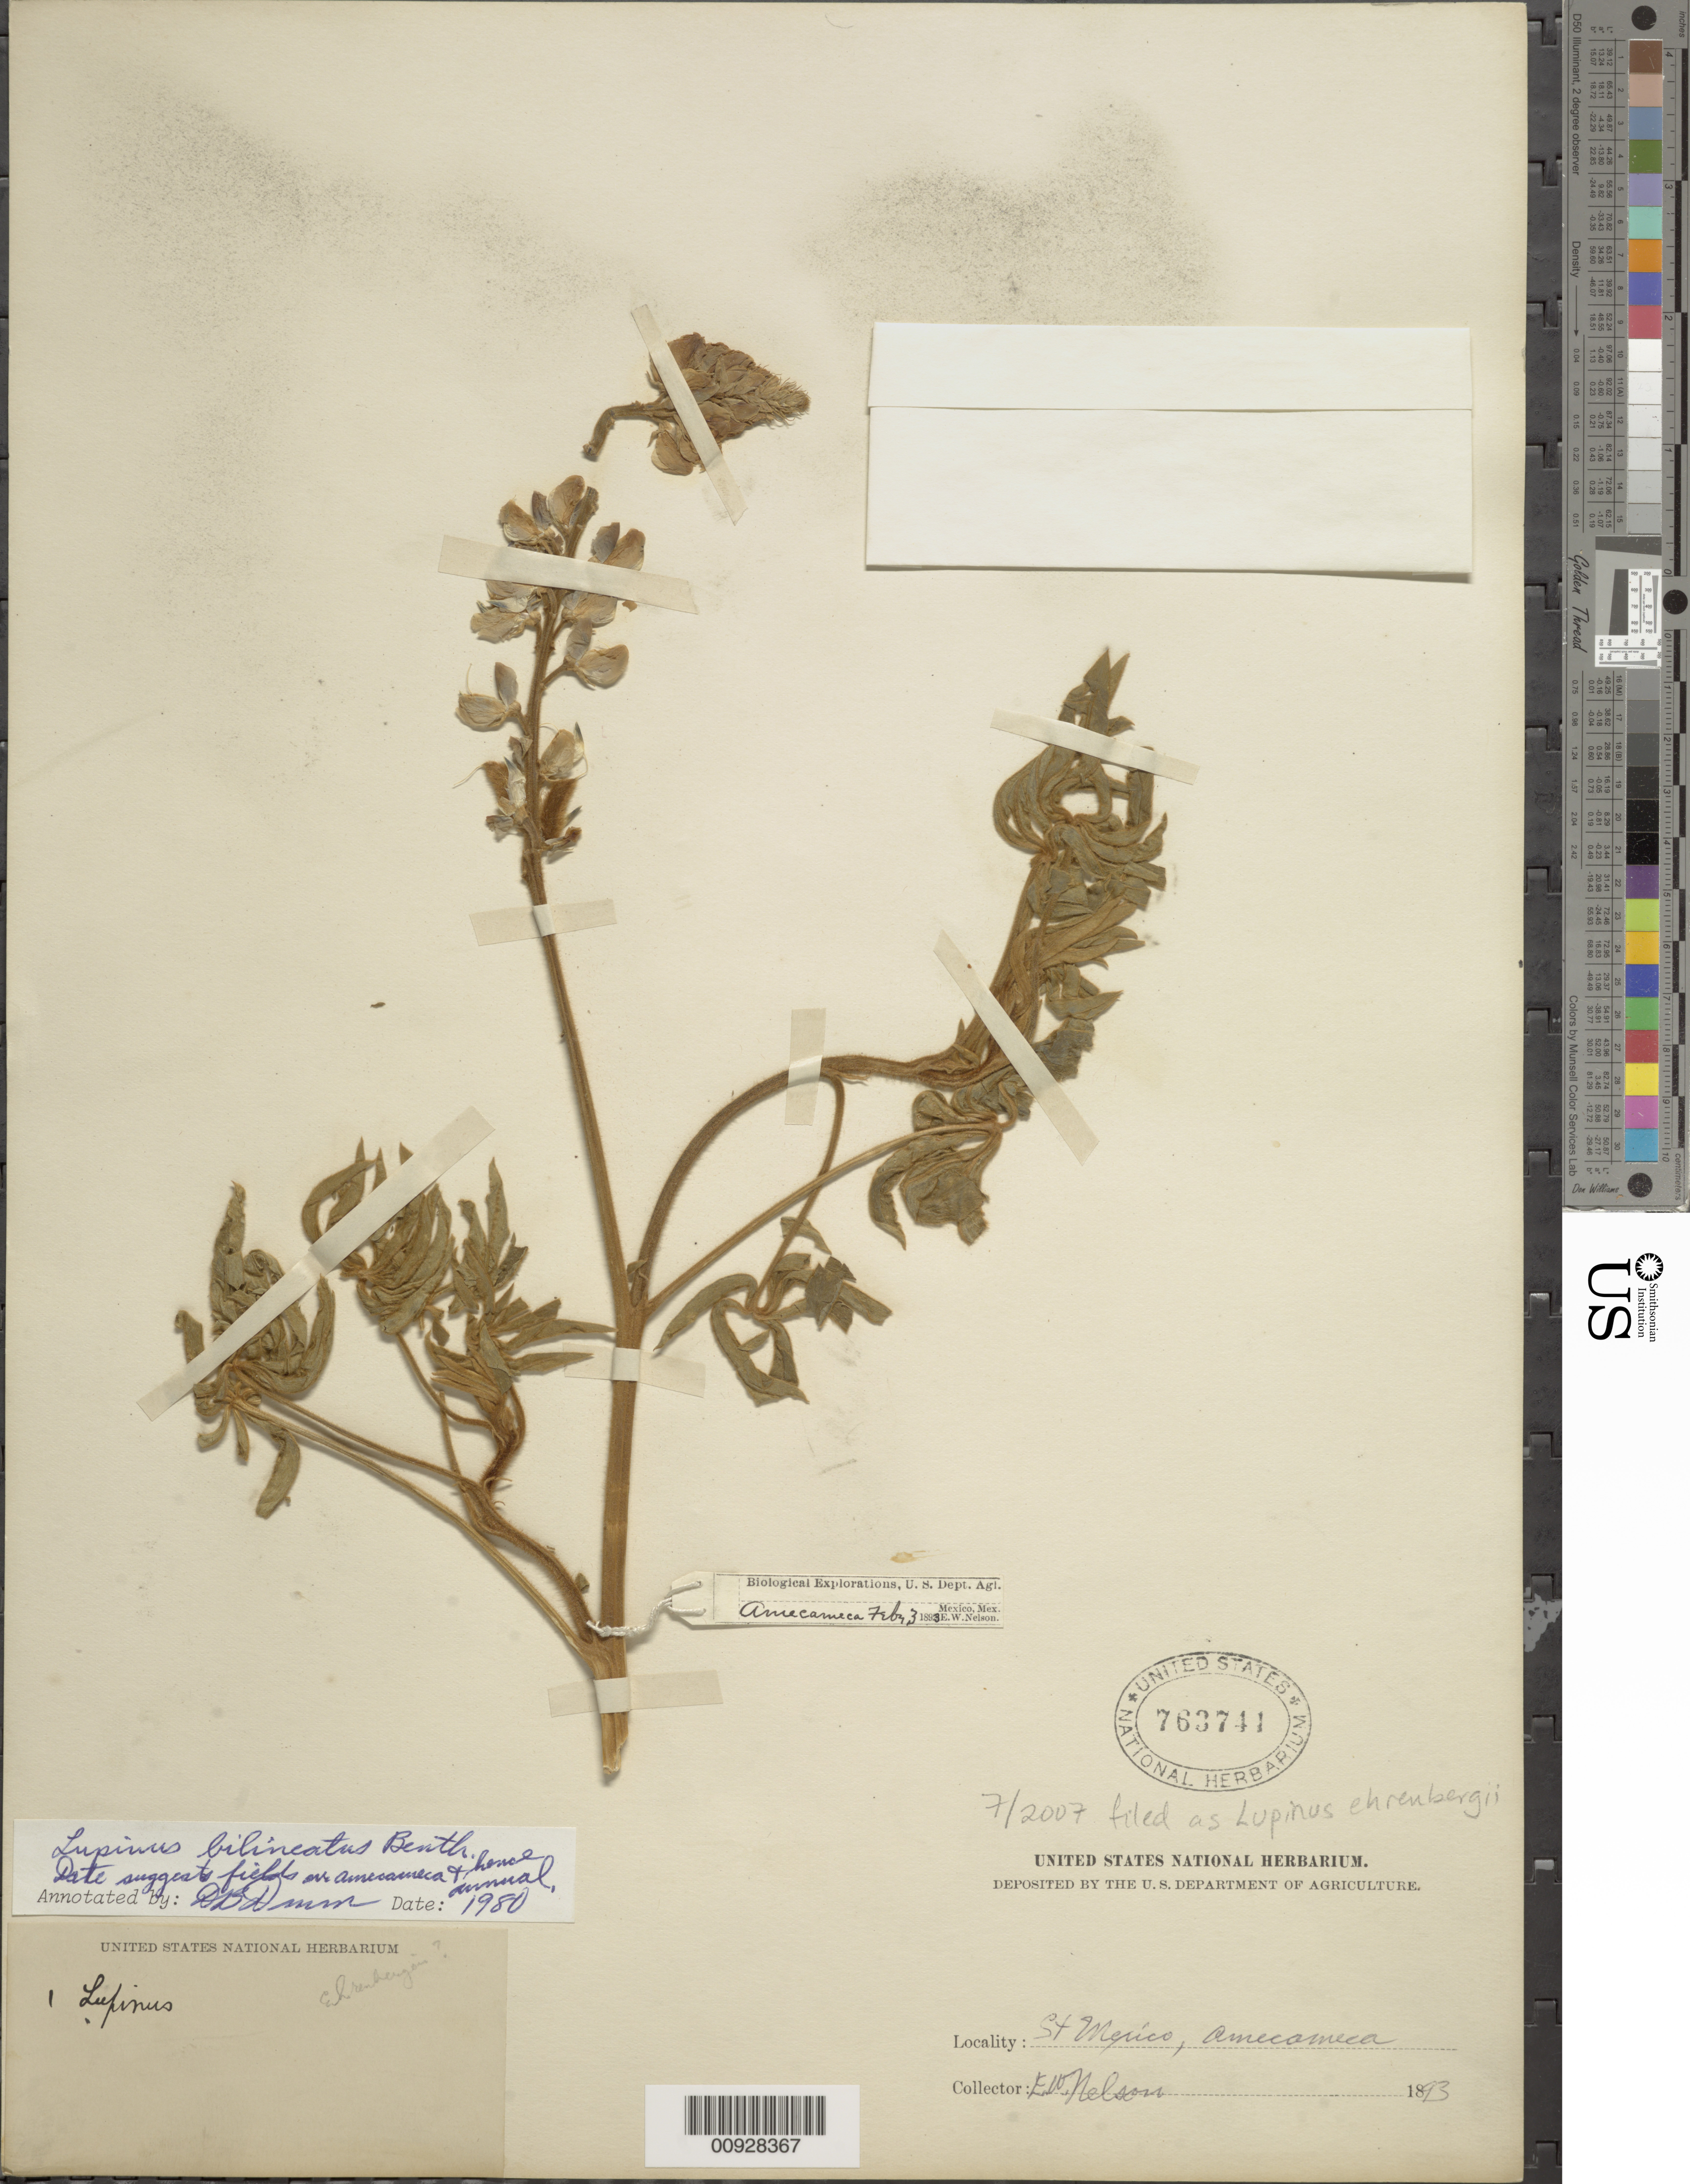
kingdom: Plantae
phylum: Tracheophyta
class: Magnoliopsida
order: Fabales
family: Fabaceae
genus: Lupinus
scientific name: Lupinus ehrenbergii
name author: Schltdl.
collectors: E. W. Nelson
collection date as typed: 03 Feb 1893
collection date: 1893-02-03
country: Mexico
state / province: México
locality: St. Mexico, Amecameca.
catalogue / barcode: US 763741